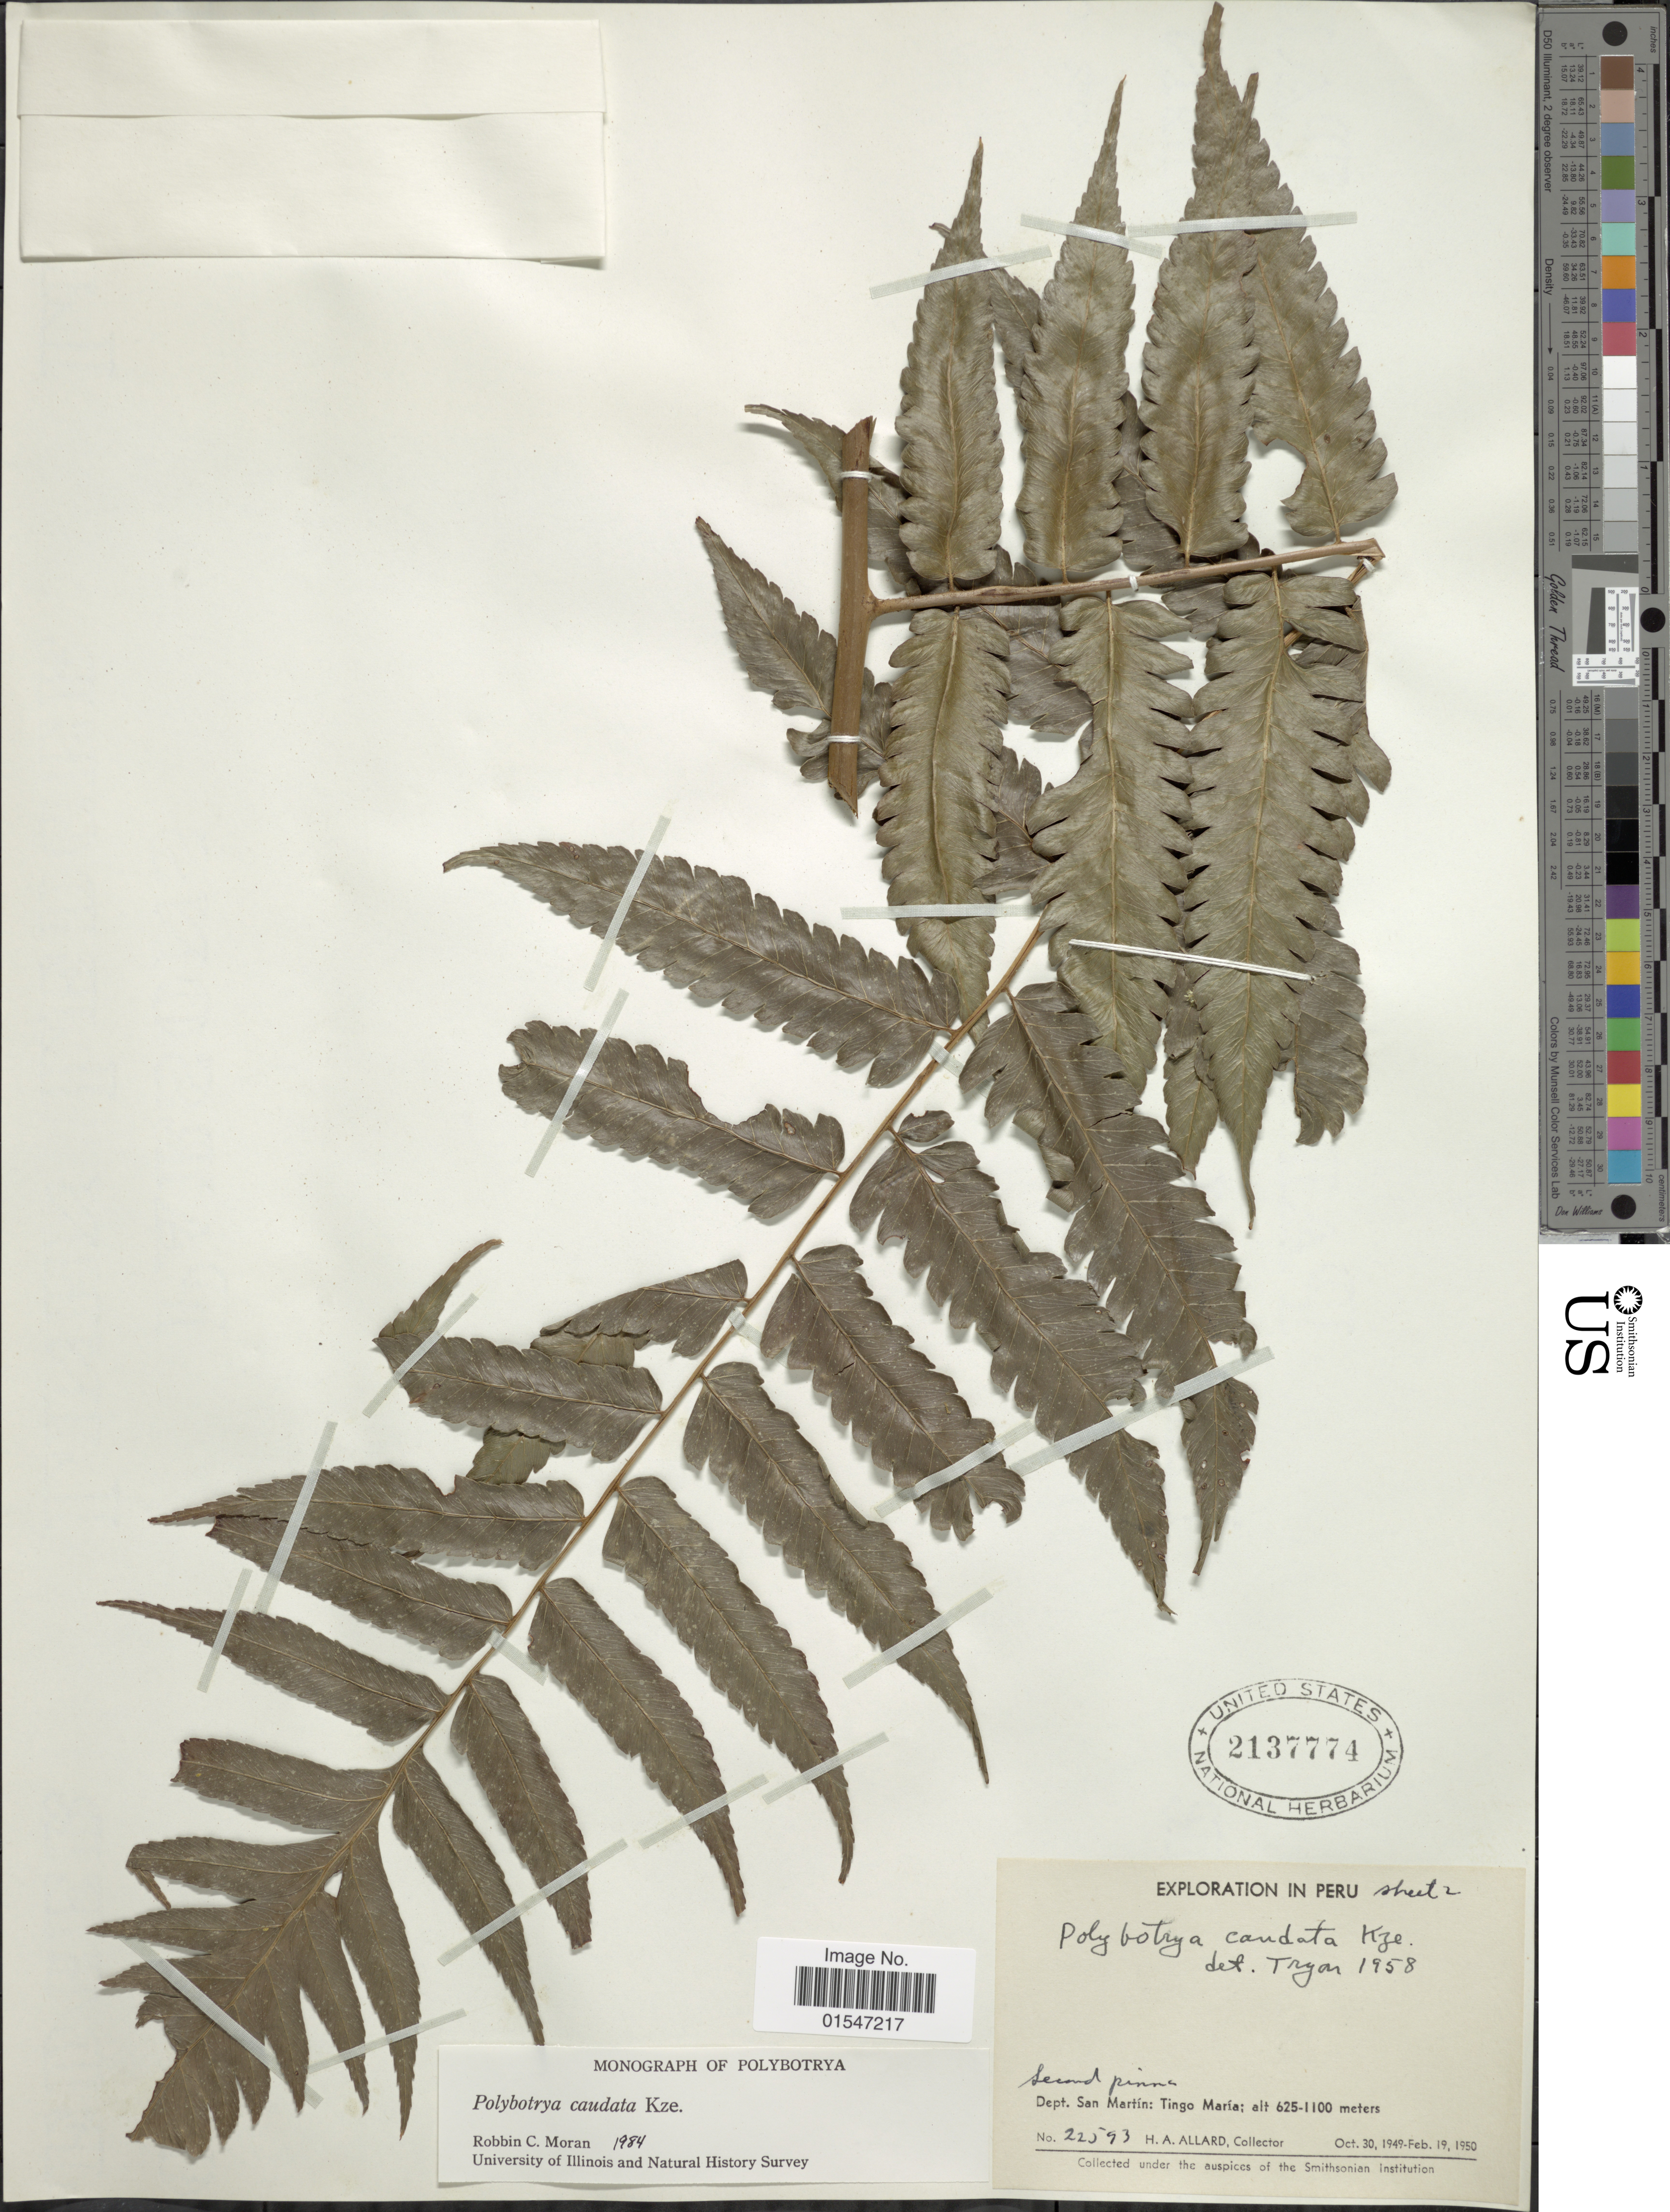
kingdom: Plantae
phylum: Tracheophyta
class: Polypodiopsida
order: Polypodiales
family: Dryopteridaceae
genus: Polybotrya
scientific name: Polybotrya caudata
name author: Kunze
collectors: H. A. Allard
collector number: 22593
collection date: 1949-10-30/1950-02-19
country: Peru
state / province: San Martín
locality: Tingo María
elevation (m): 625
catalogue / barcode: US 2137774